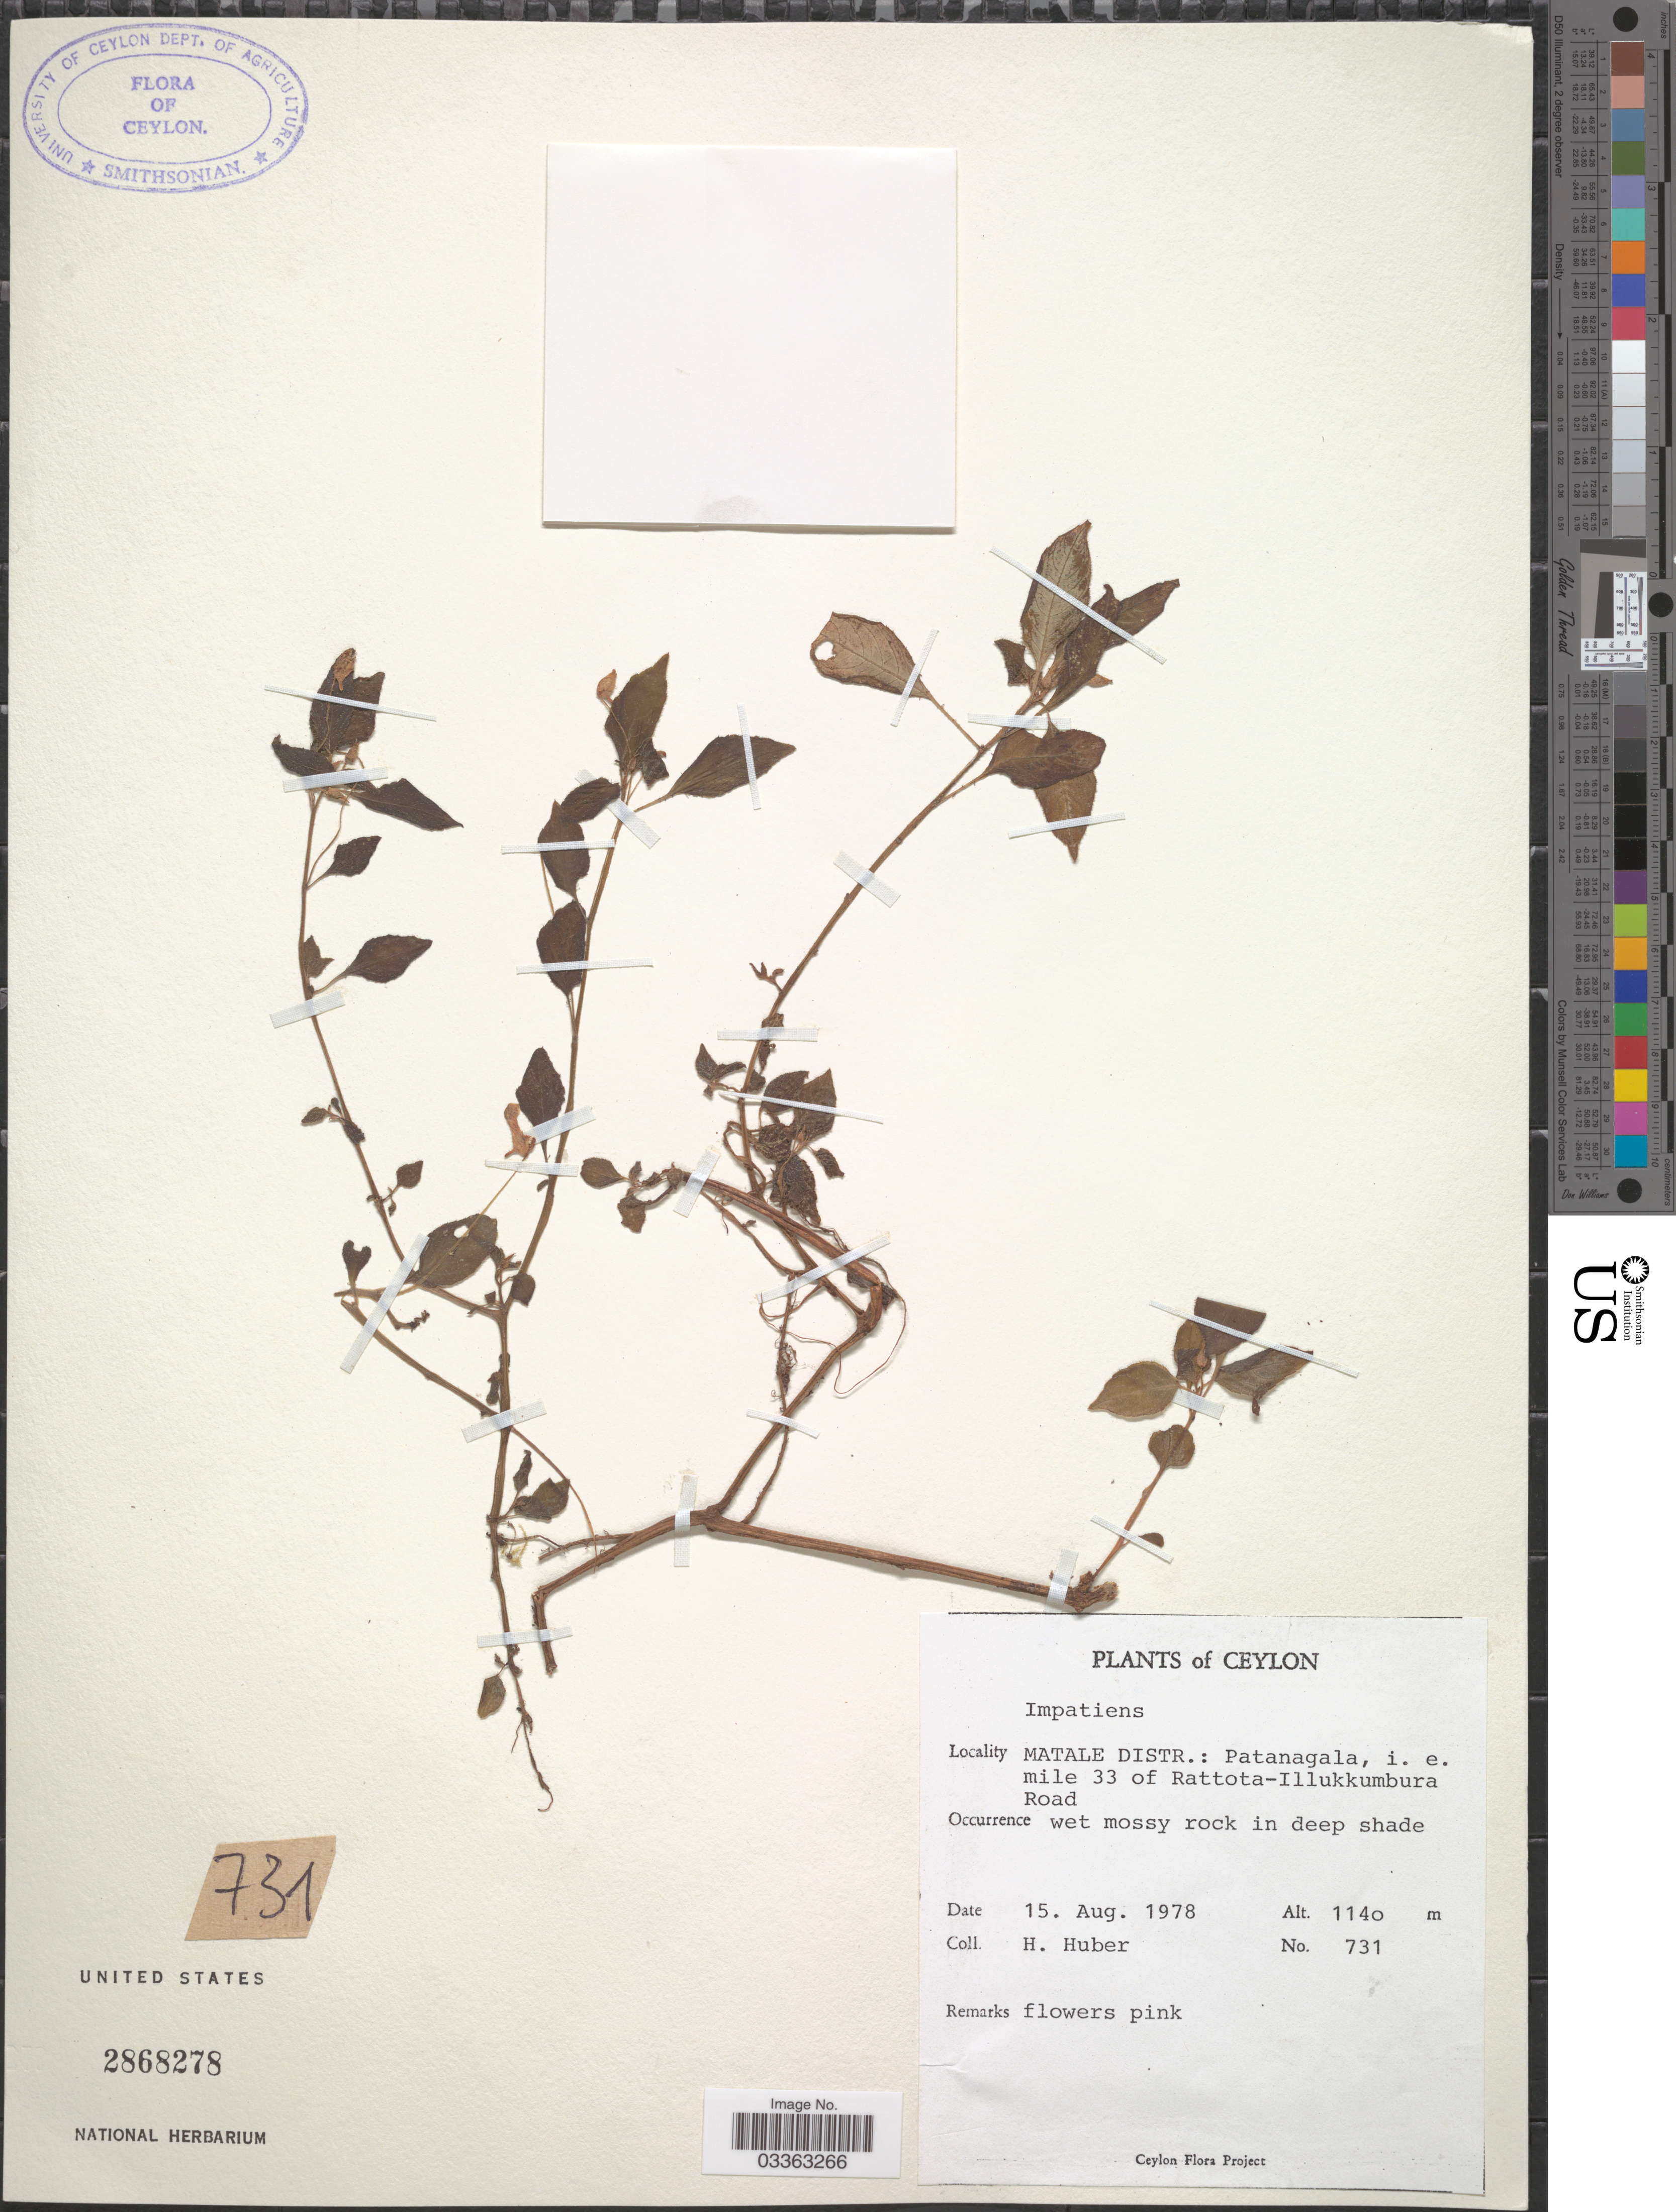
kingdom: Plantae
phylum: Tracheophyta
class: Magnoliopsida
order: Ericales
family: Balsaminaceae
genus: Impatiens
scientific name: Impatiens sp.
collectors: H. Huber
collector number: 731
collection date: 1978-08-15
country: Sri Lanka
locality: Ceylon. Matale Distr.: Patanagala, i. e. mile 33 of Rattota-Illukkumbura Road.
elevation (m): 1140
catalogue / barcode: US 2868278